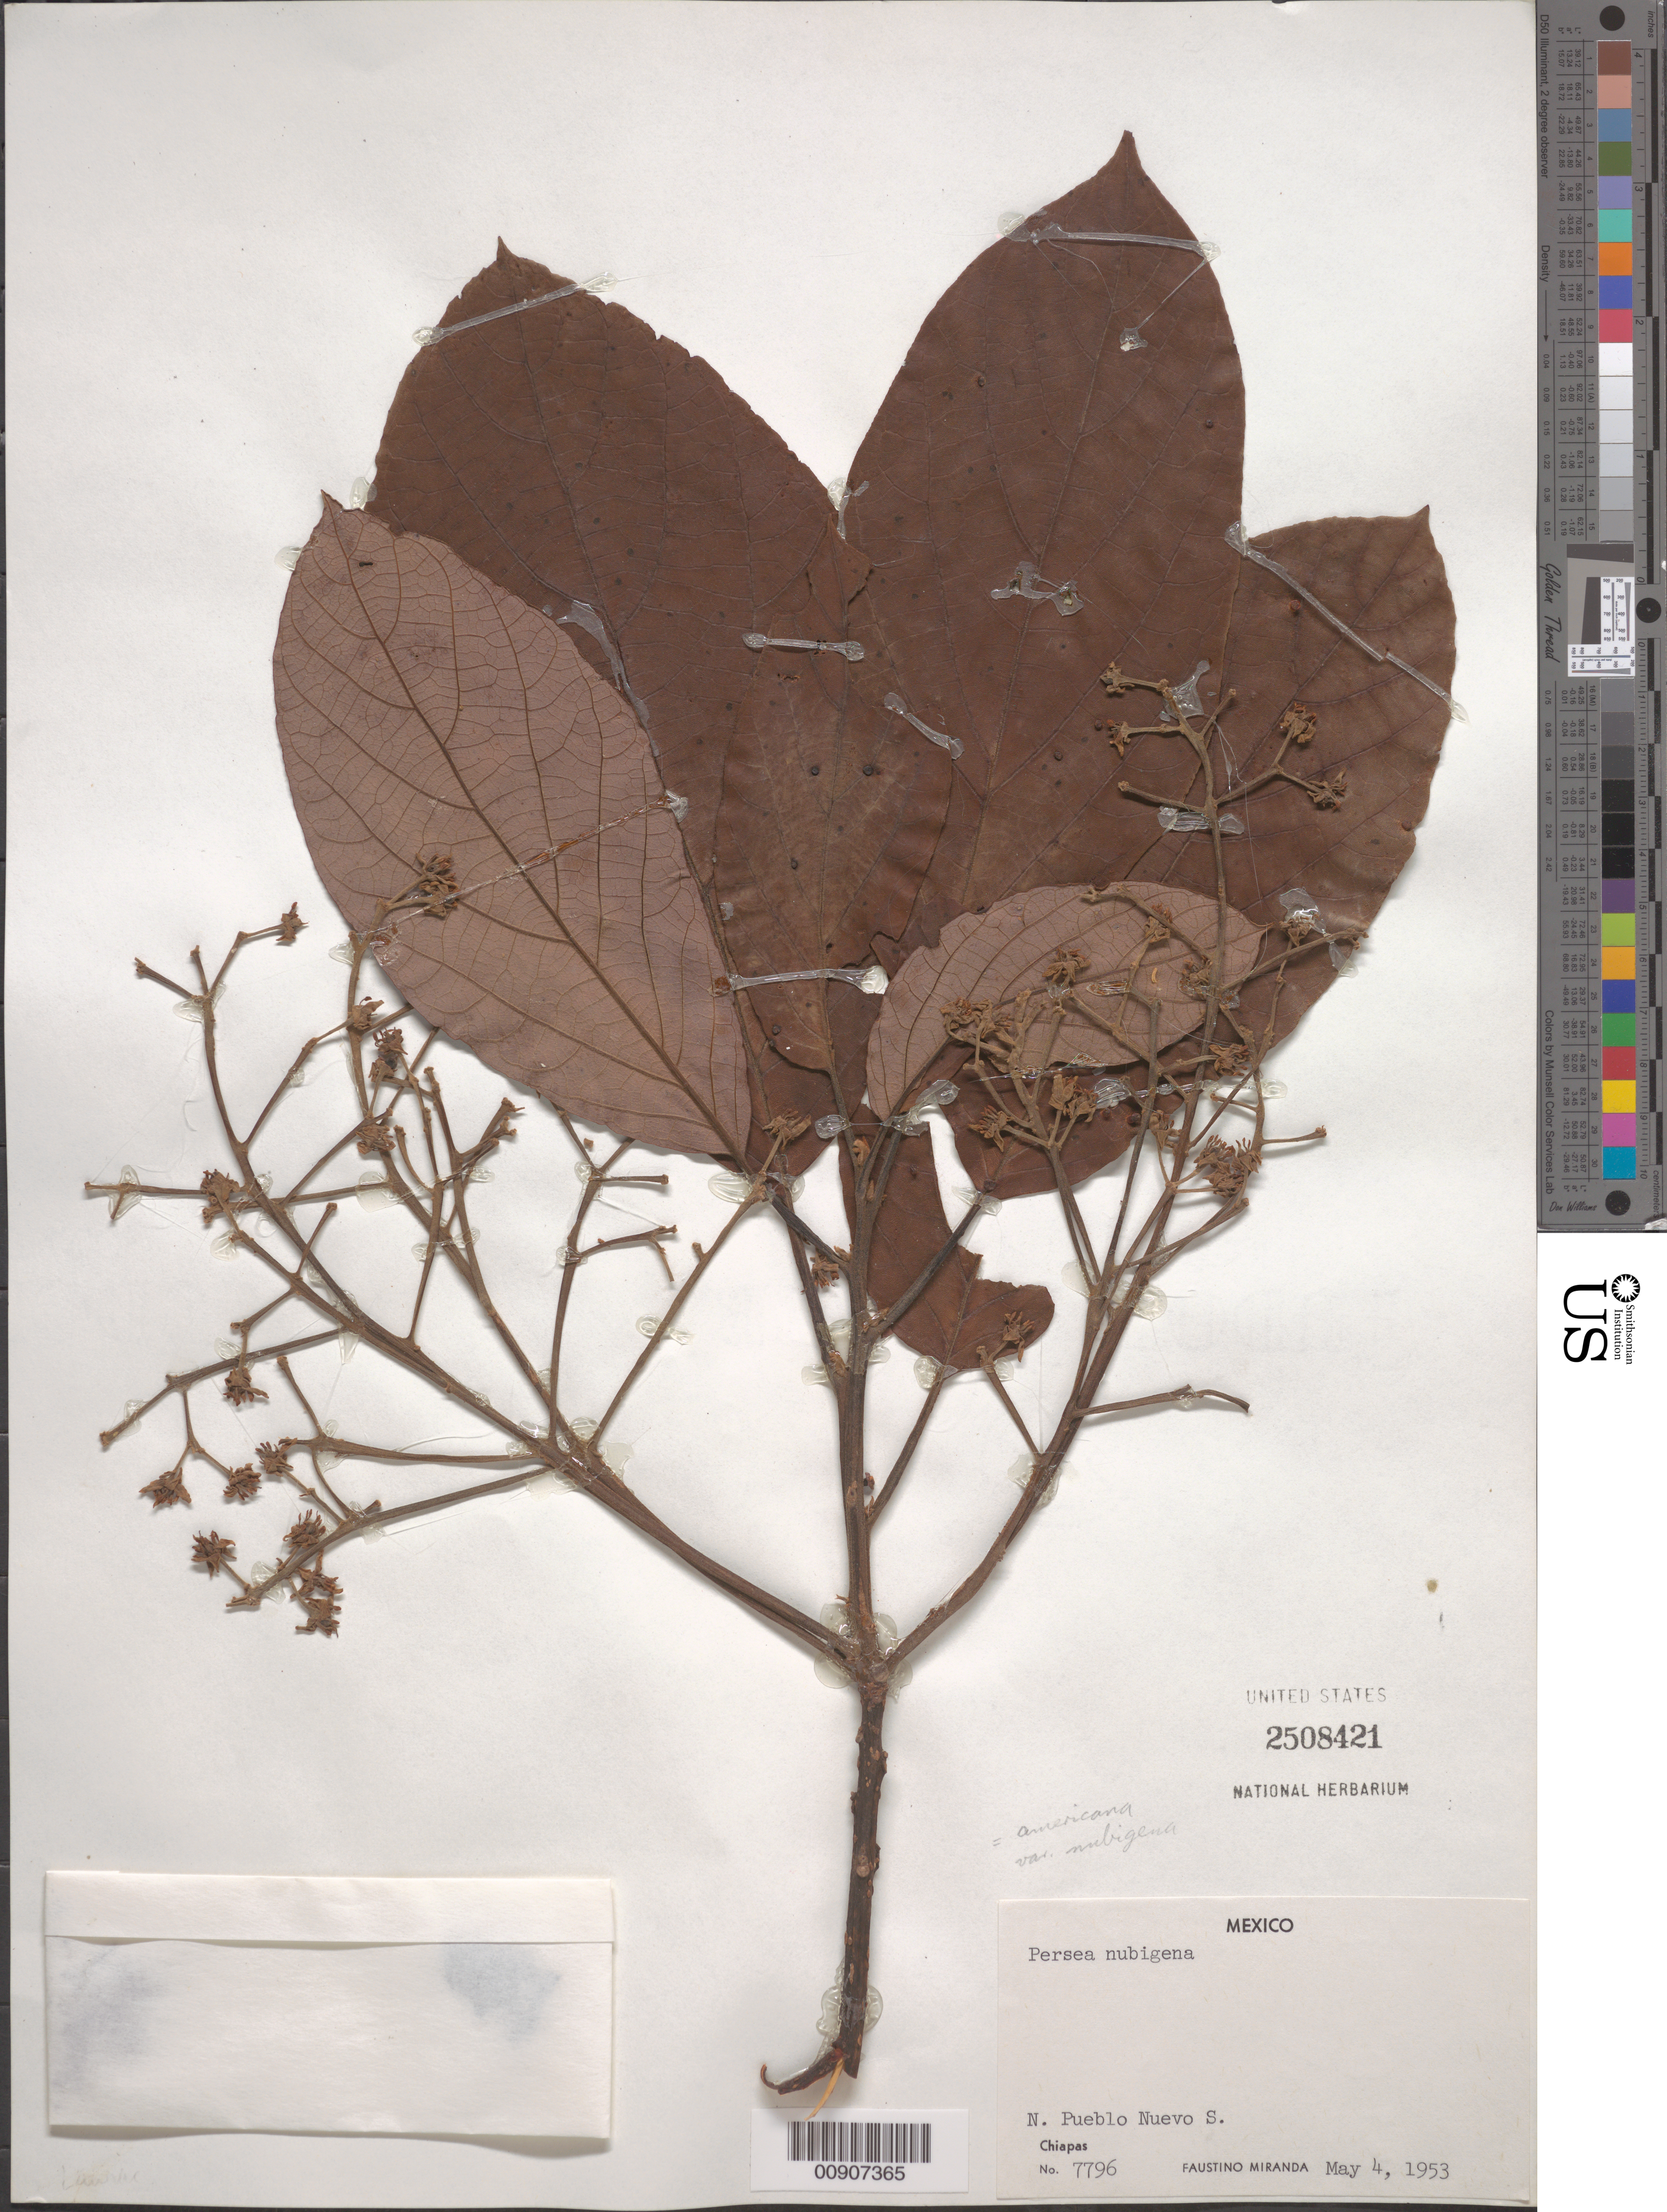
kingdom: Plantae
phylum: Tracheophyta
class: Magnoliopsida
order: Laurales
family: Lauraceae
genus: Persea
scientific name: Persea americana var. nubigena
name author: (L.O. Williams) L.E. Kopp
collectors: Miranda G., F.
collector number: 7796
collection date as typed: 04 May 1953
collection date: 1953-05-04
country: Mexico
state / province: Chiapas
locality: Chiapas: N. Pueblo Nuevo S.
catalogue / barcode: US 2508421